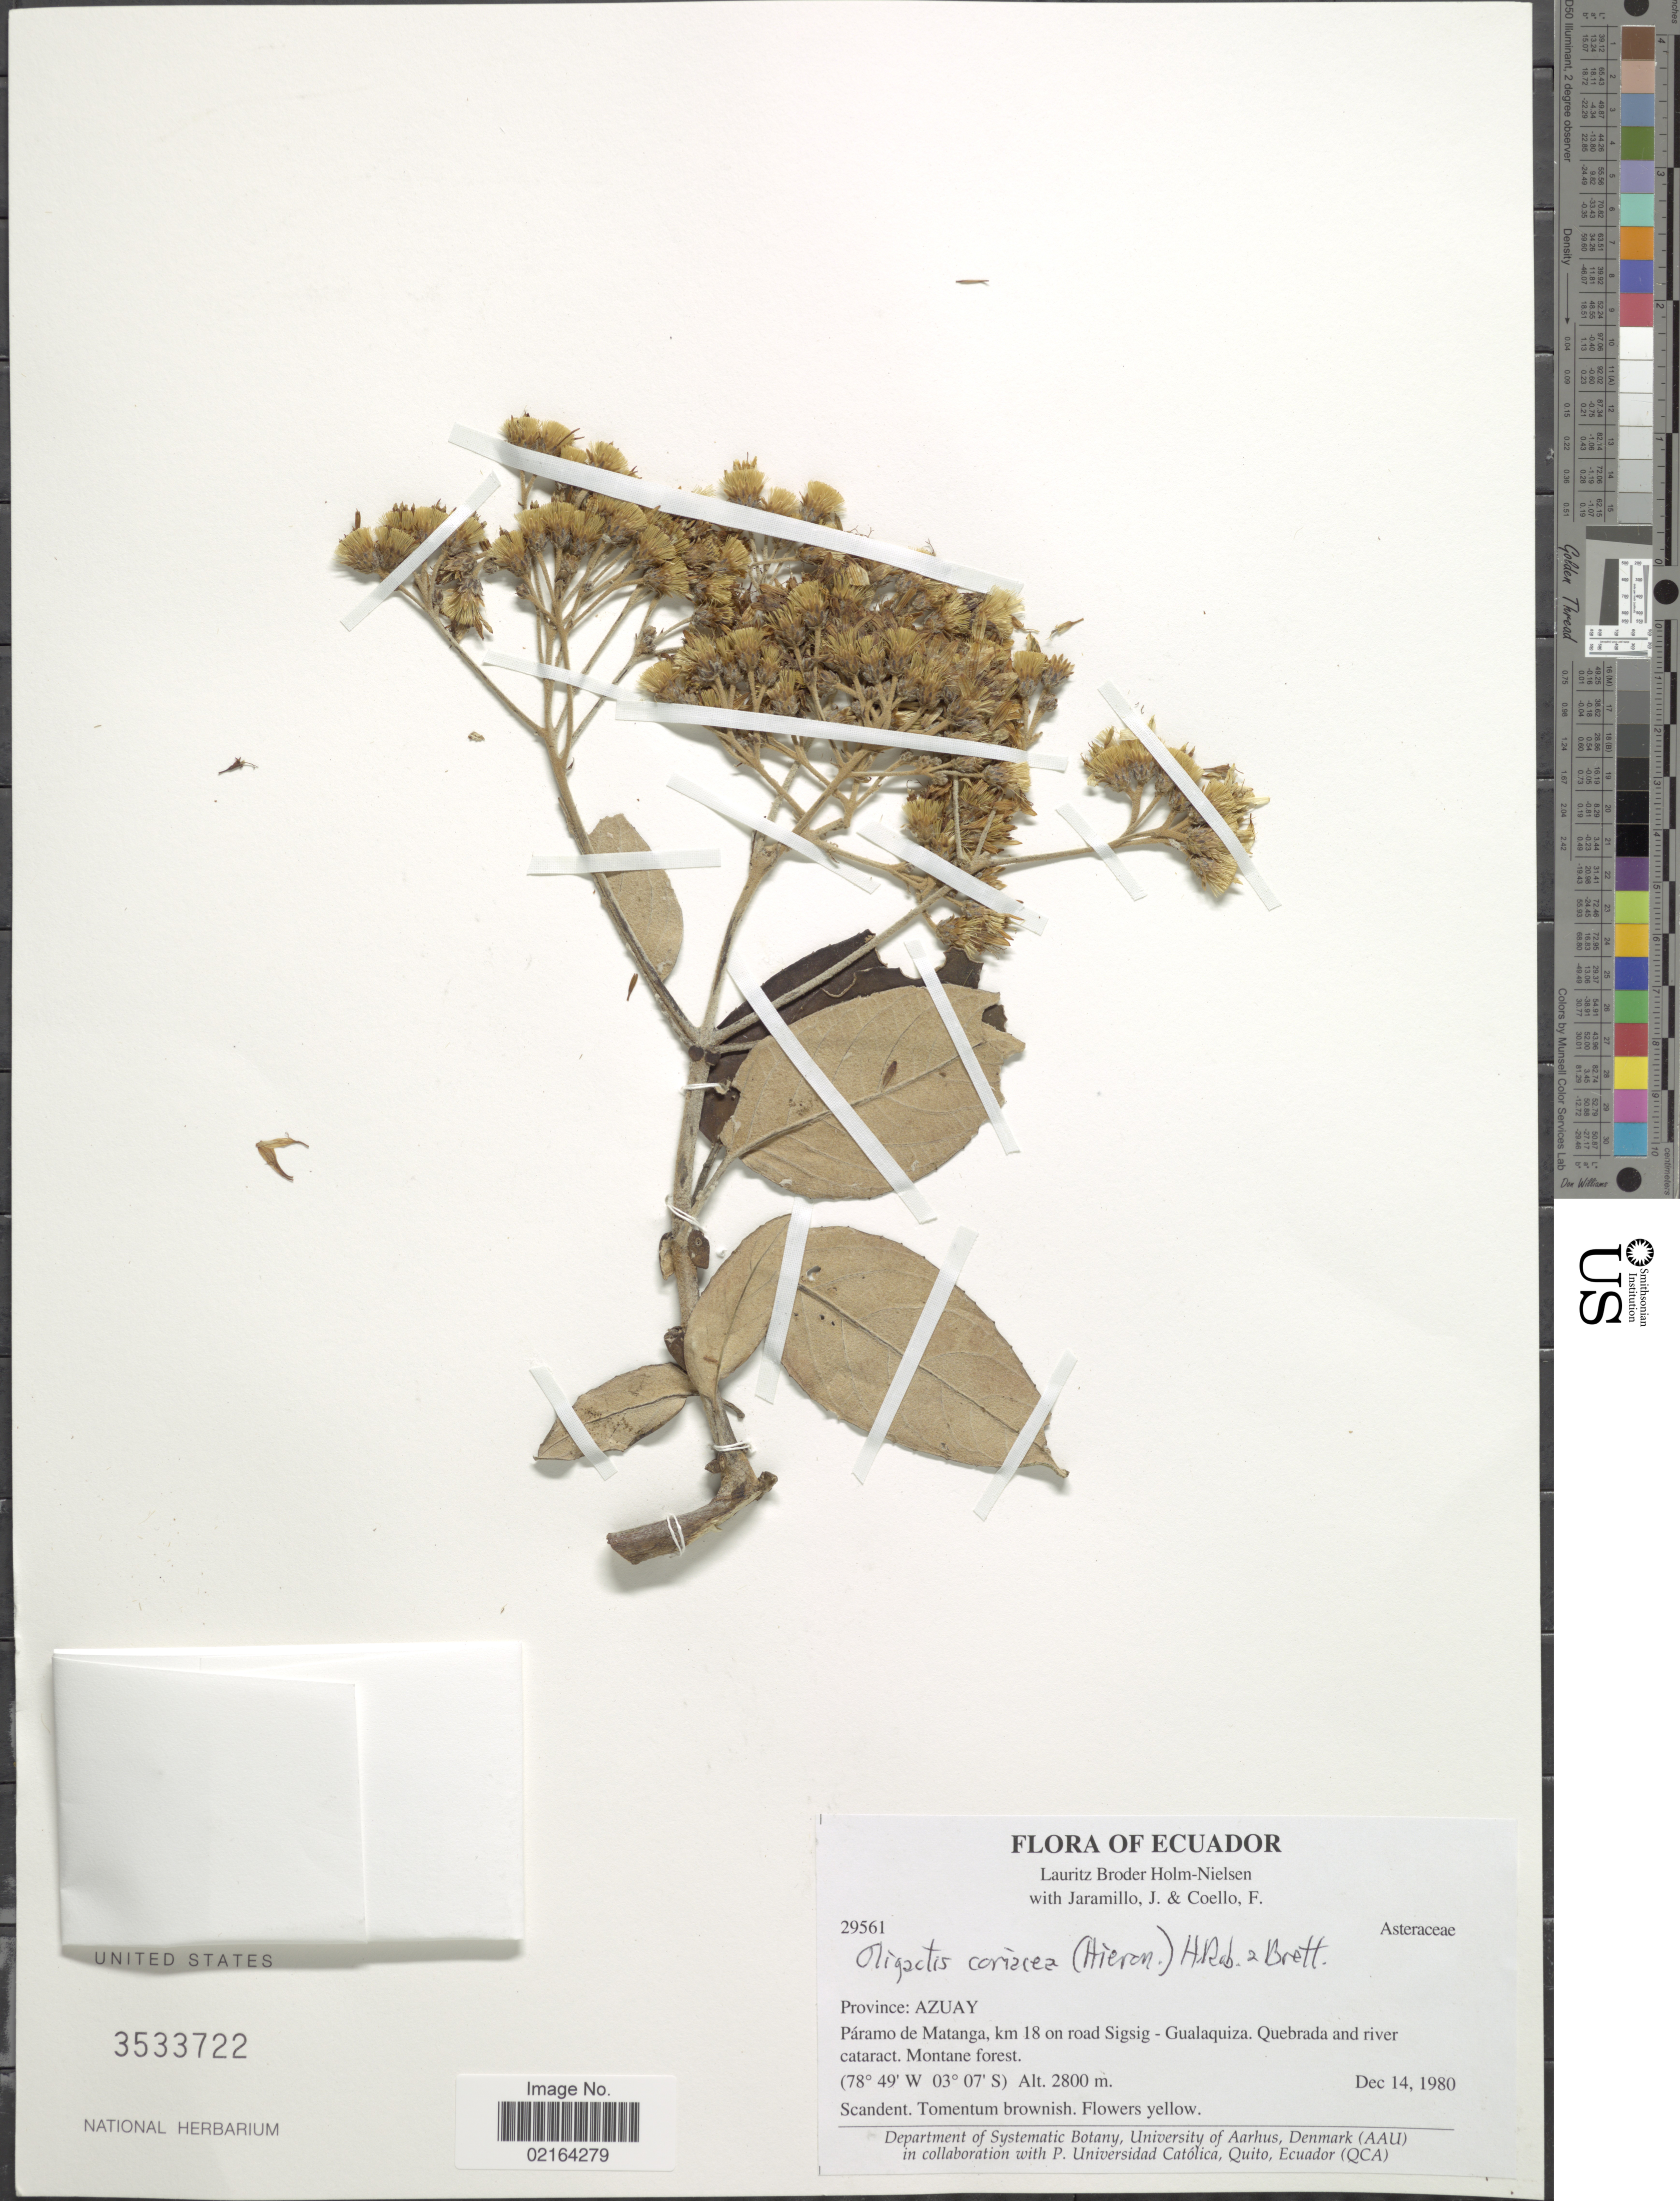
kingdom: Plantae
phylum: Tracheophyta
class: Magnoliopsida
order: Asterales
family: Asteraceae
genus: Sampera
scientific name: Sampera coriacea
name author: (Hieron.) V.A. Funk & H. Rob.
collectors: L. B. Holm-Nielsen, J. Jaramillo & F. Coello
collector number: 29561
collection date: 1980-12-14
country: Ecuador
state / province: Azuay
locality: Province: Azuay, Paramo de Matanga, km 18 on road Sigsig - Gualaquiza, Quebrada and river cataract, Montane forest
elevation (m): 2800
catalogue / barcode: US 3533722